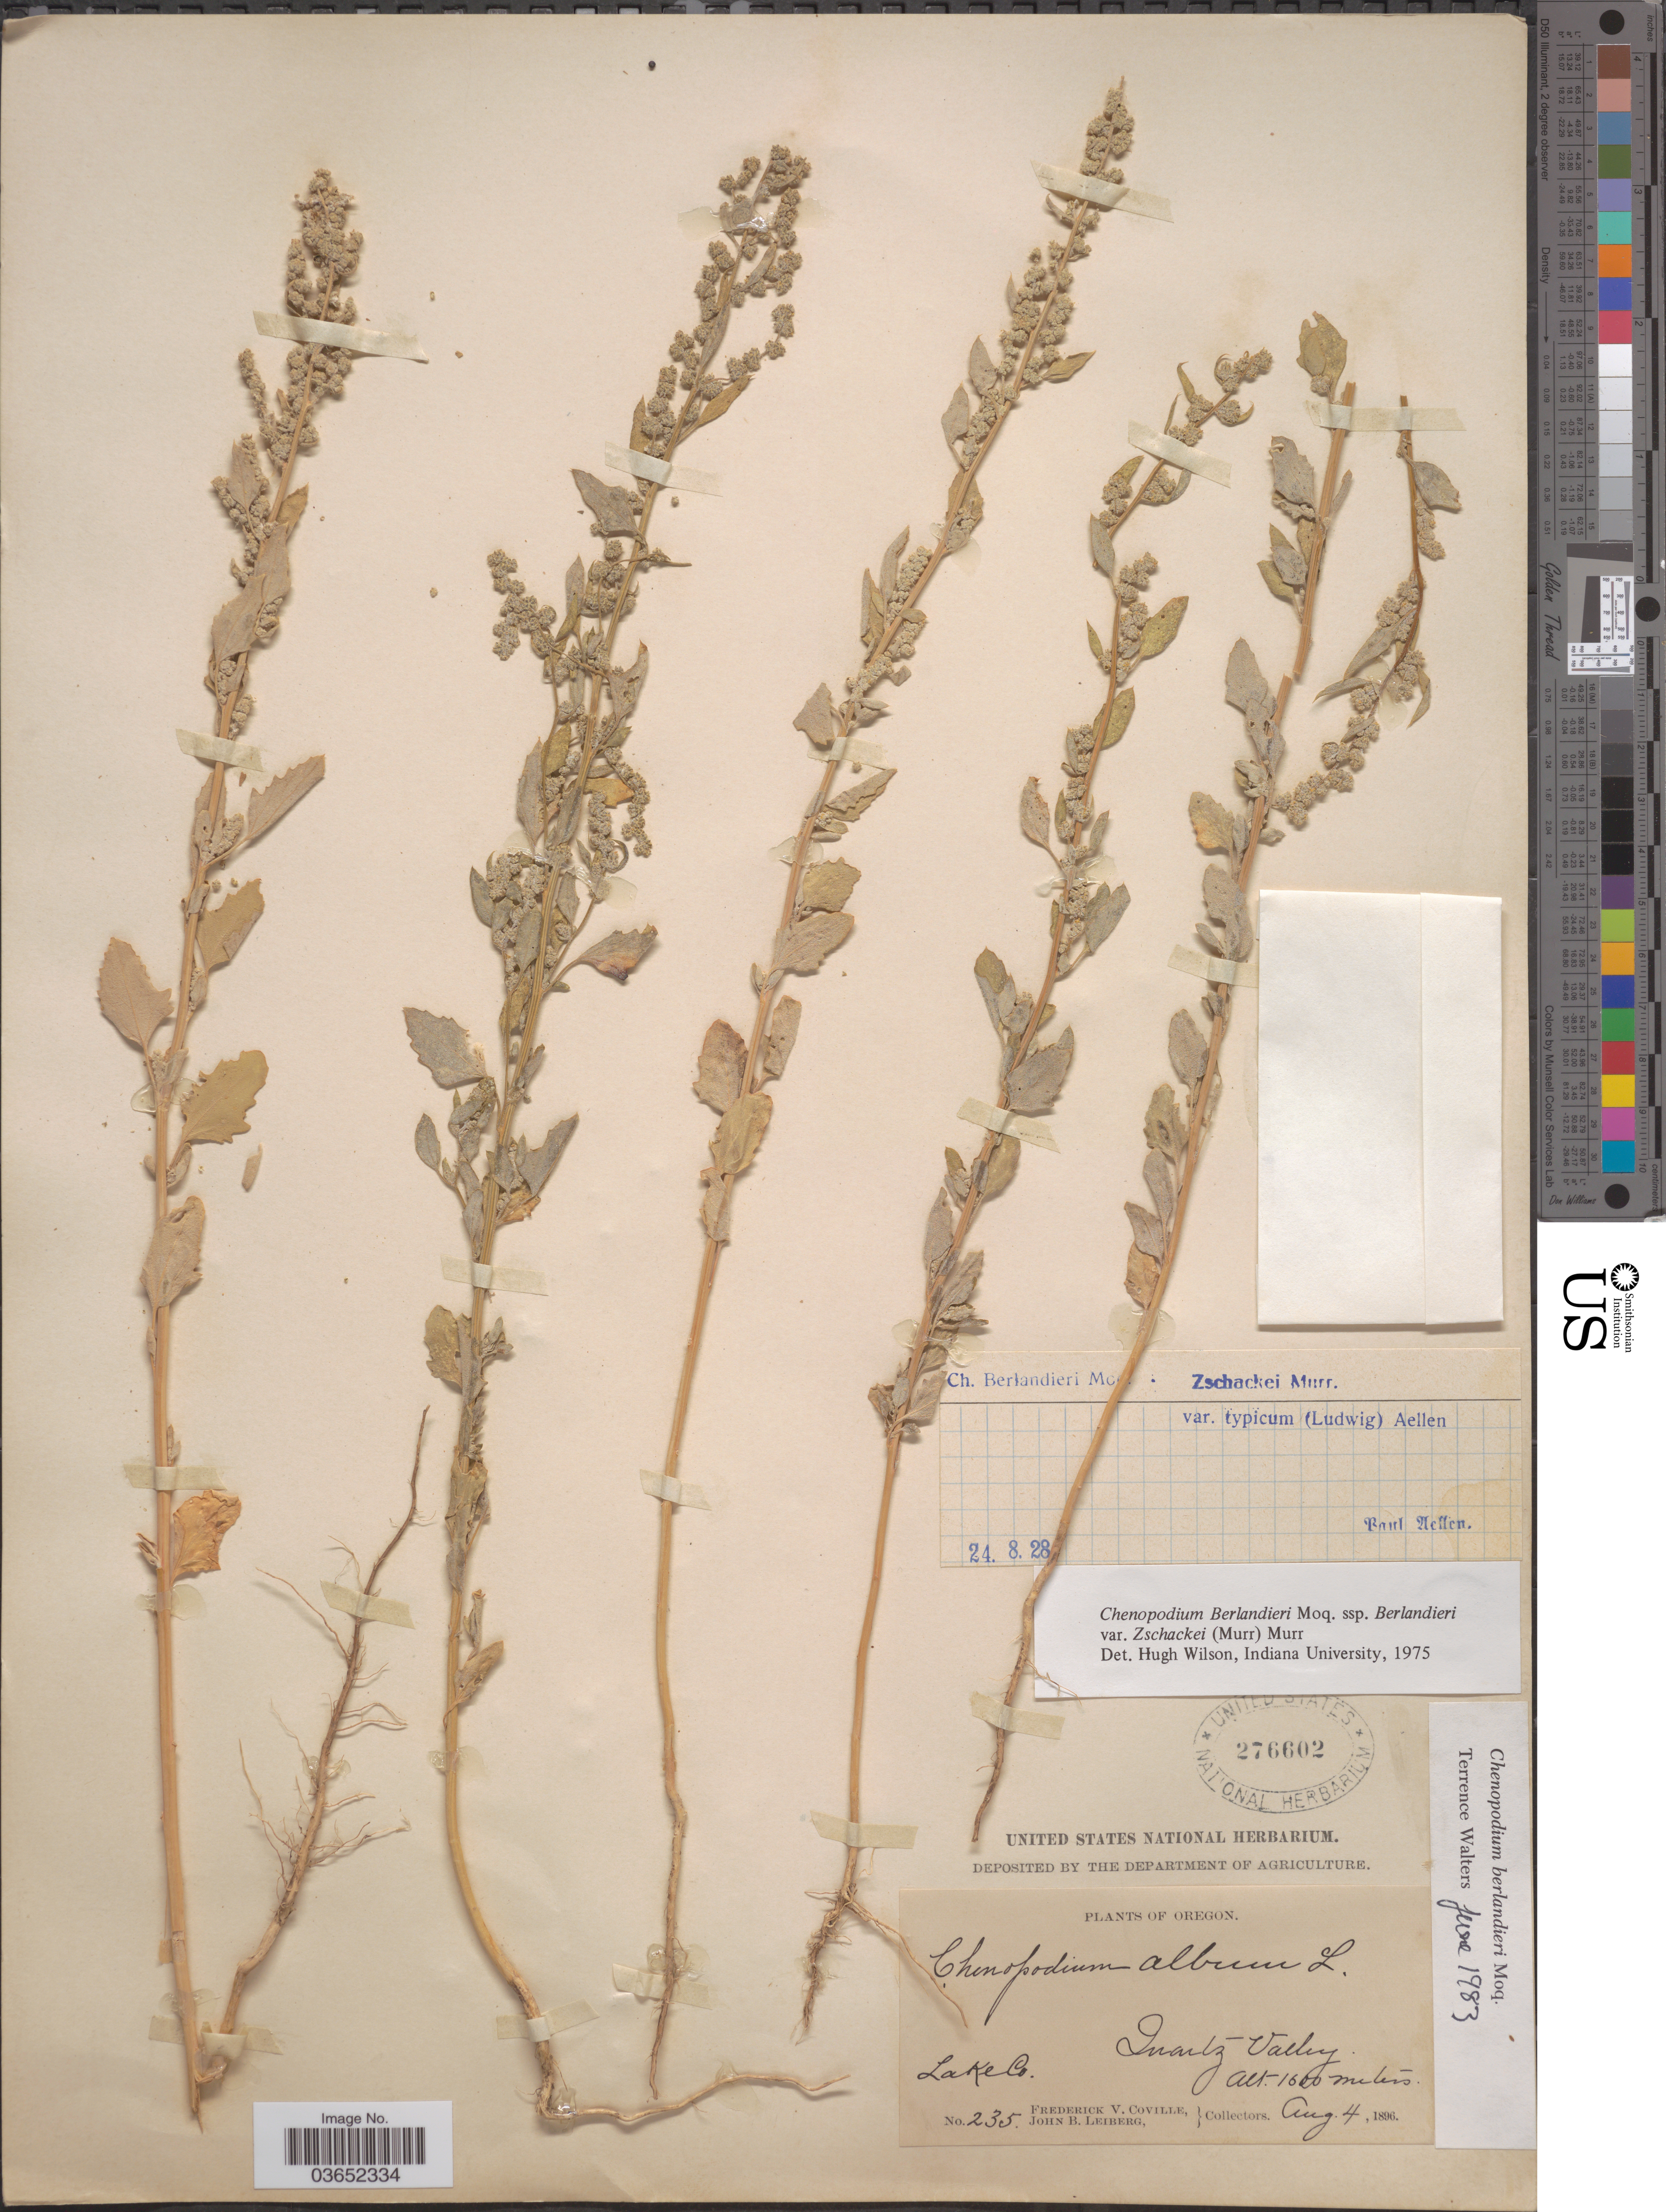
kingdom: Plantae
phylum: Tracheophyta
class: Magnoliopsida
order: Caryophyllales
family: Amaranthaceae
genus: Chenopodium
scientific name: Chenopodium berlandieri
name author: Moq.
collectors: F. V. Coville & J. B. Leiberg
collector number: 235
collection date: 1896-08-04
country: United States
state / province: Oregon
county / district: Lake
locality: Lake Co. Quartz Valley.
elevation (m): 1600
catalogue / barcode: US 276602